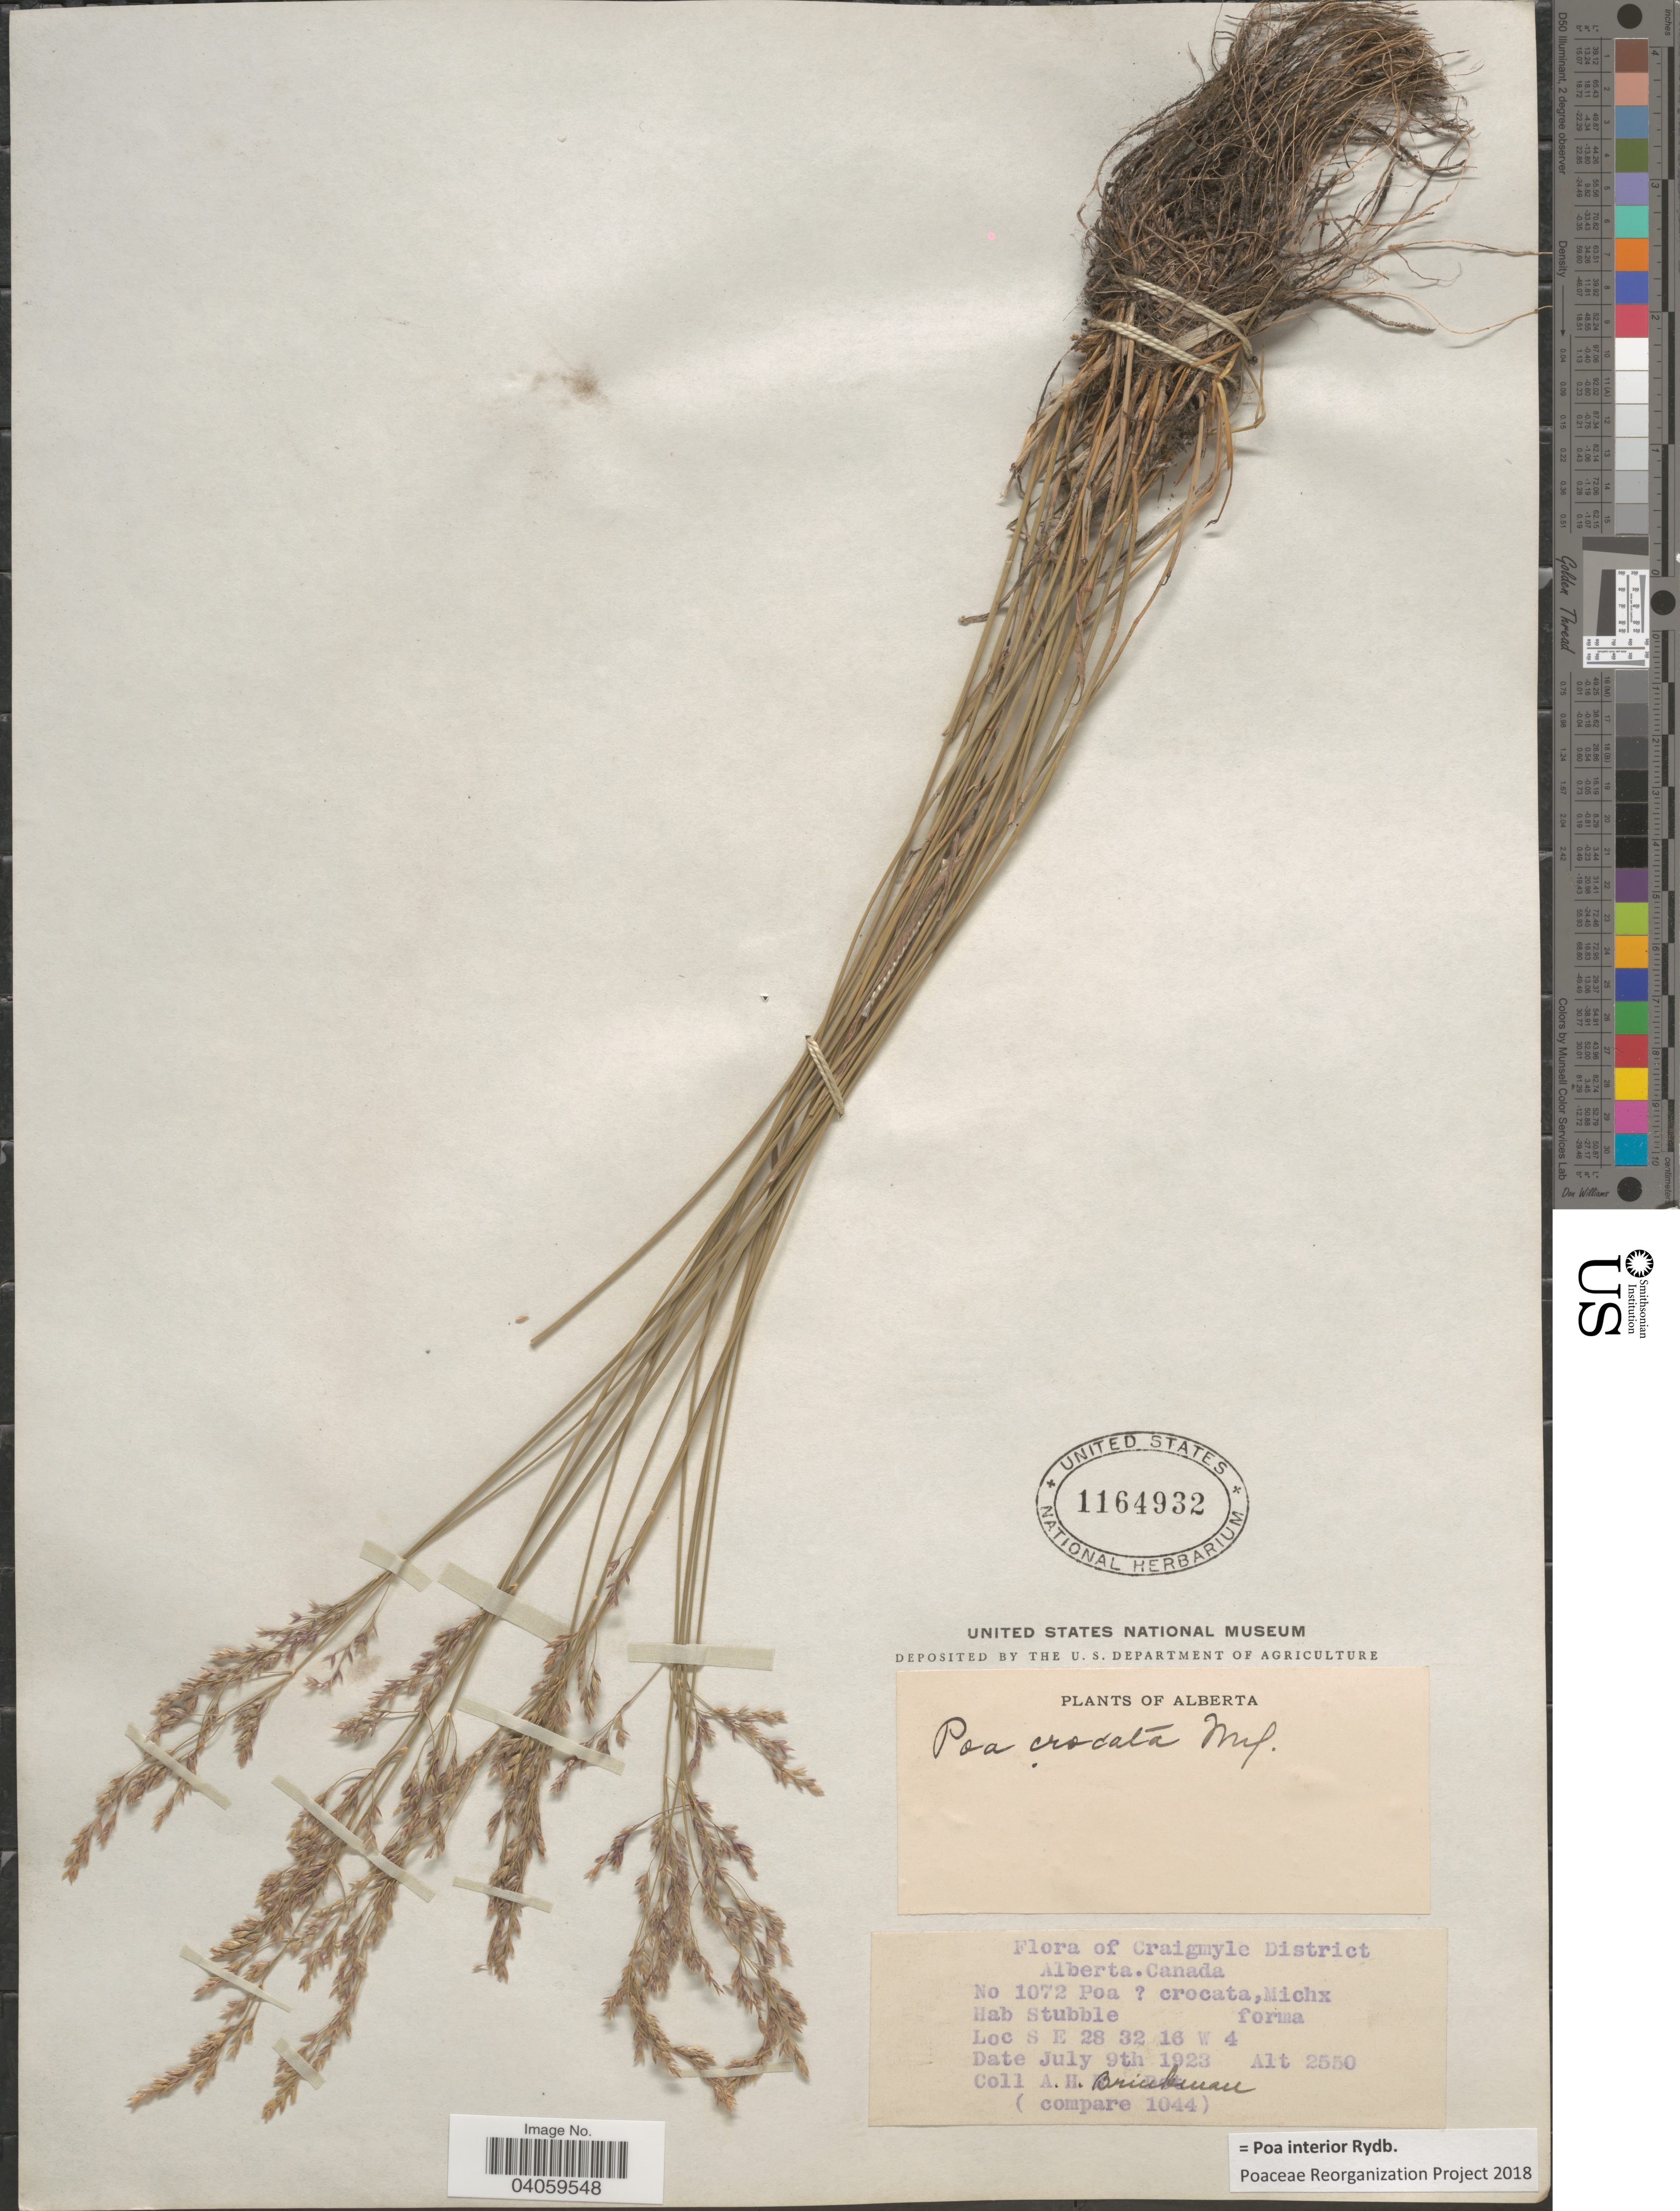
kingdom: Plantae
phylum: Tracheophyta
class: Liliopsida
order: Poales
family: Poaceae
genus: Poa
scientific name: Poa interior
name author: Rydb.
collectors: A. Brinkman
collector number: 1072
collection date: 1923-07-09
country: Canada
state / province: Alberta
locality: Craigmyle District. S E 28 32 16 W 4.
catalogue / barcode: US 1164932